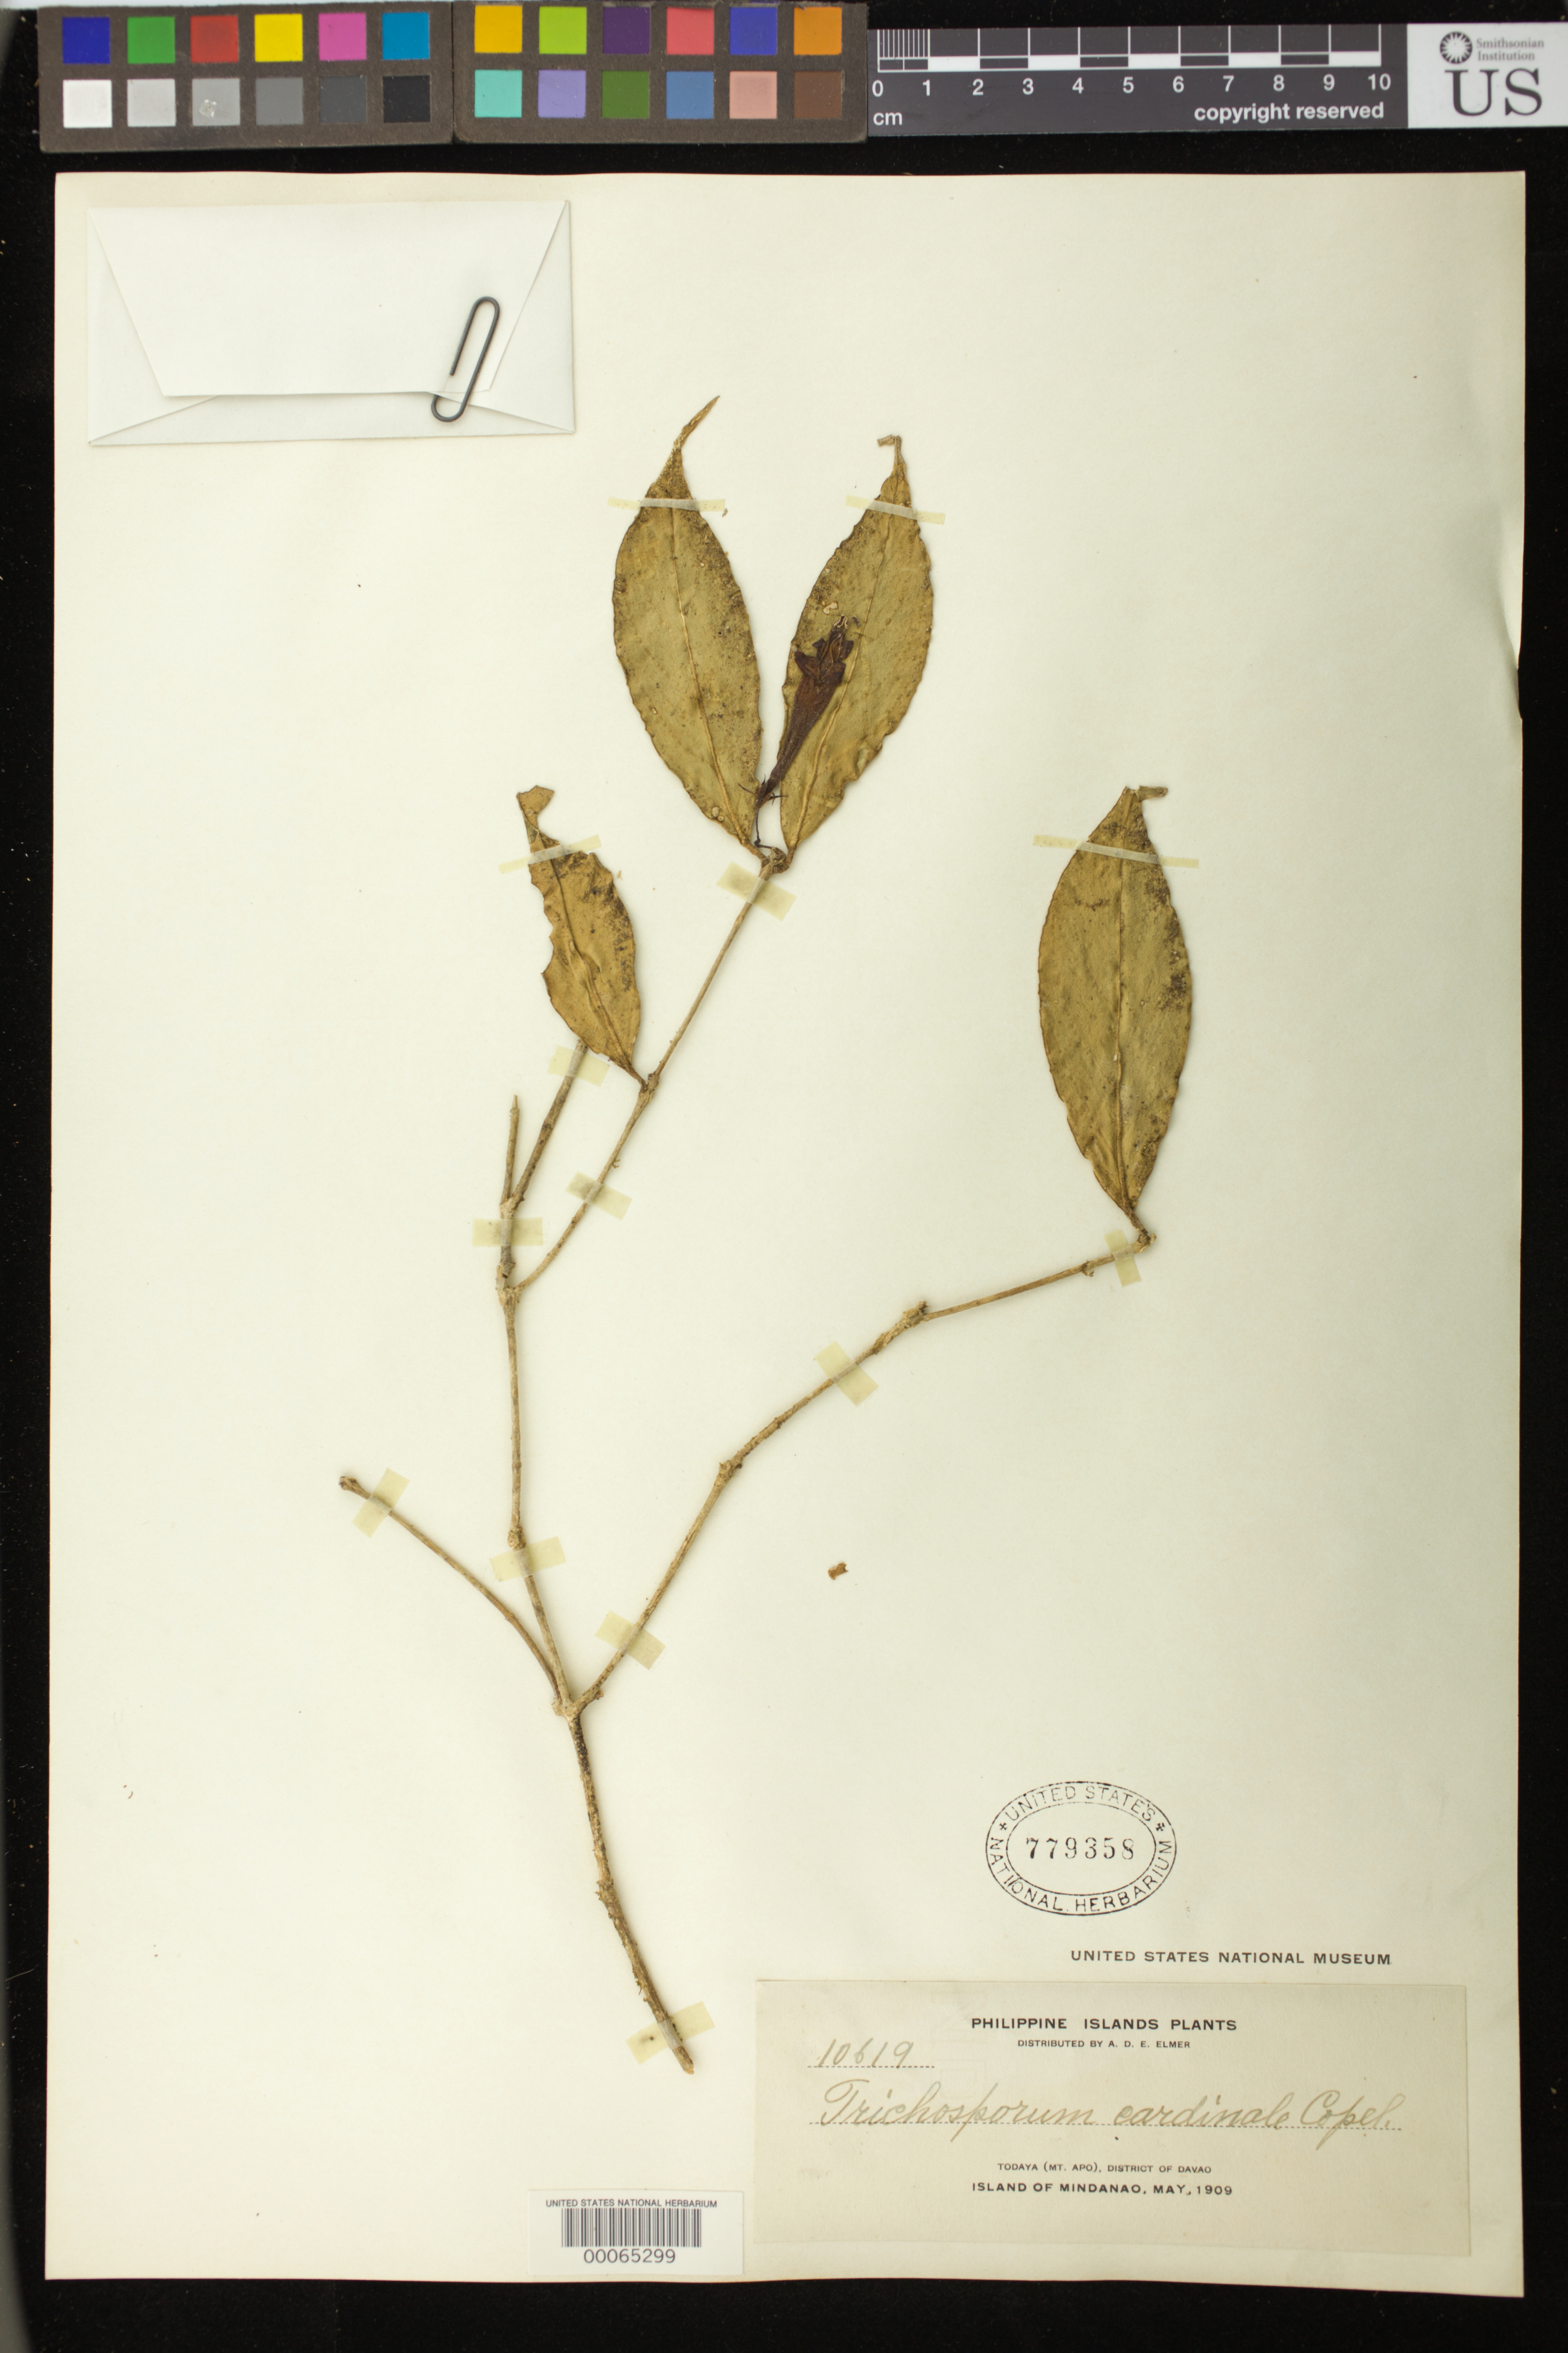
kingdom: Plantae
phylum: Tracheophyta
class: Magnoliopsida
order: Lamiales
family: Gesneriaceae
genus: Trichosporum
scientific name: Trichosporum cardinale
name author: Copel. ex Merr.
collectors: A. D. E. Elmer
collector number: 10619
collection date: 1909-05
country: Philippines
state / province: Davao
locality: Todaya (Mt. Apo), District of Davao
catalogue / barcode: US 779358